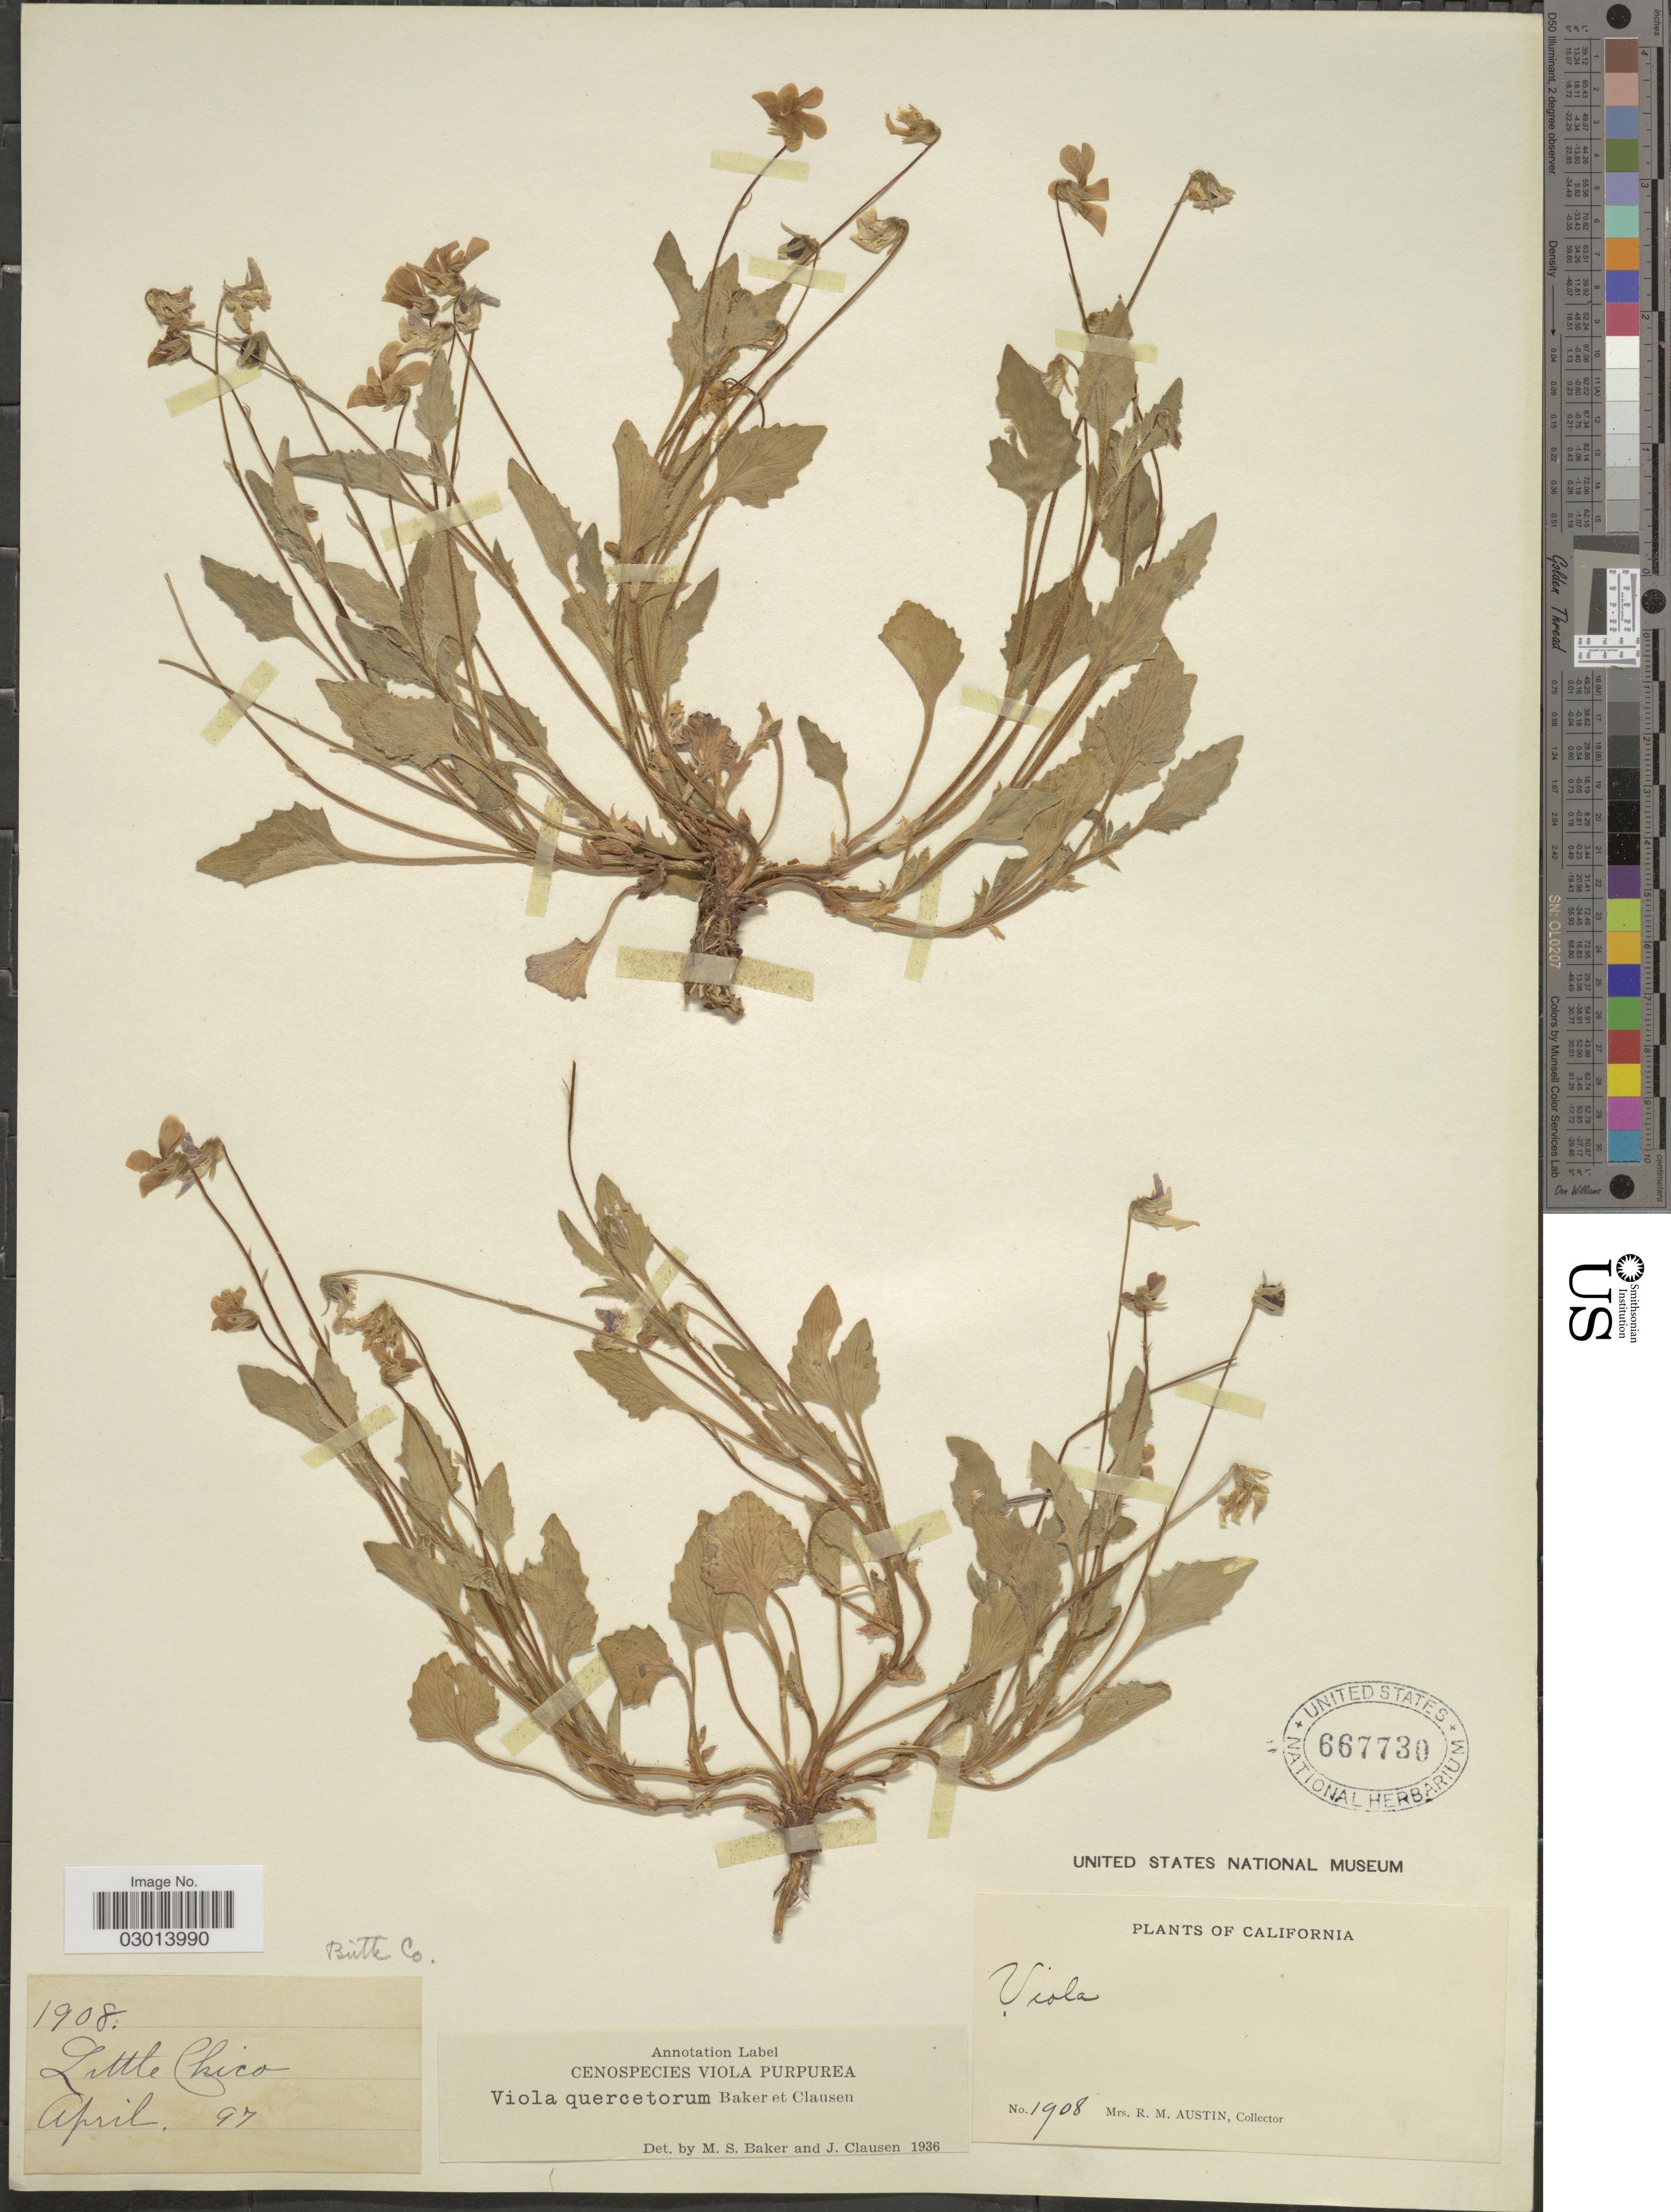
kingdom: Plantae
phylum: Tracheophyta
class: Magnoliopsida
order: Malpighiales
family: Violaceae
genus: Viola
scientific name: Viola quercetorum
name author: M.S. Baker & J.C. Clausen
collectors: R. Austin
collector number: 1908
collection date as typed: Transcribed d/m/y: /4/97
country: United States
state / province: California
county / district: Butte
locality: Little Chico. Butte Co.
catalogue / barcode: US 667730